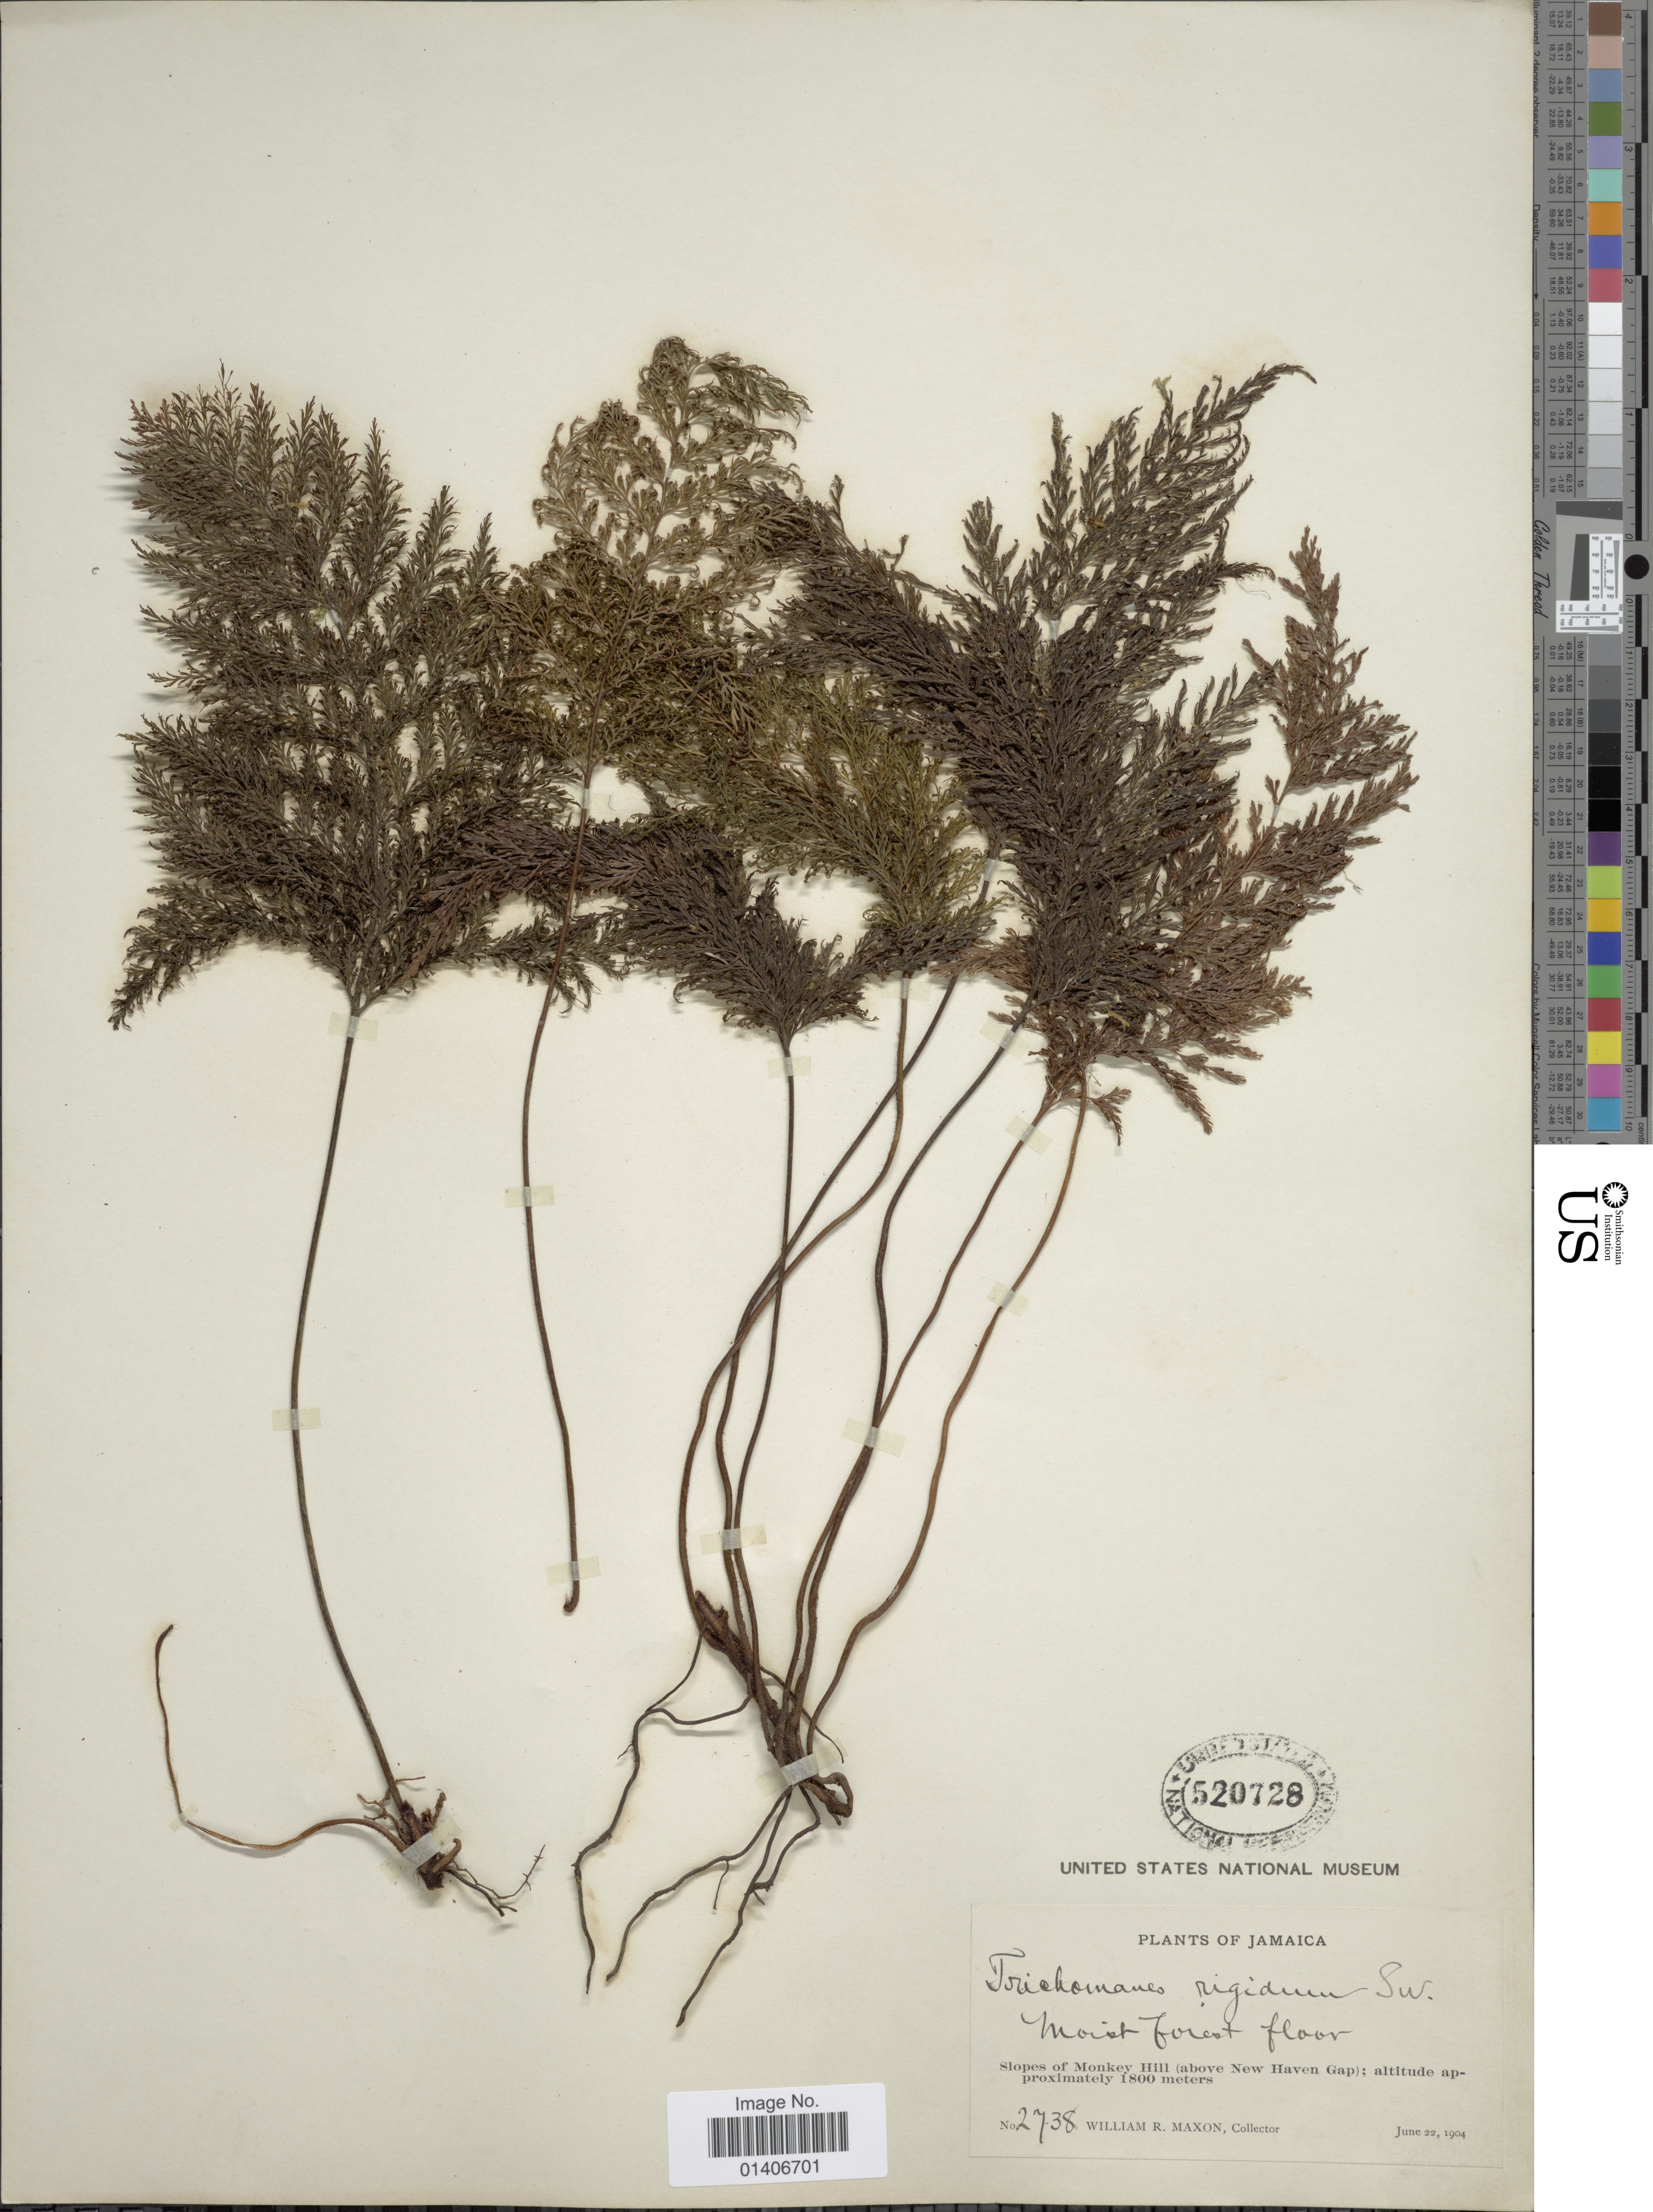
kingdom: Plantae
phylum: Tracheophyta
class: Polypodiopsida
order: Hymenophyllales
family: Hymenophyllaceae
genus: Abrodictyum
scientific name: Abrodictyum rigidum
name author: (Sw.) Ebihara & Dubuisson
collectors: W. R. Maxon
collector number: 2738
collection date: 1904-06-22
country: Jamaica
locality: Slopes of Monkey Hill (above New Haven Gap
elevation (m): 1800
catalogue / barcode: US 520728